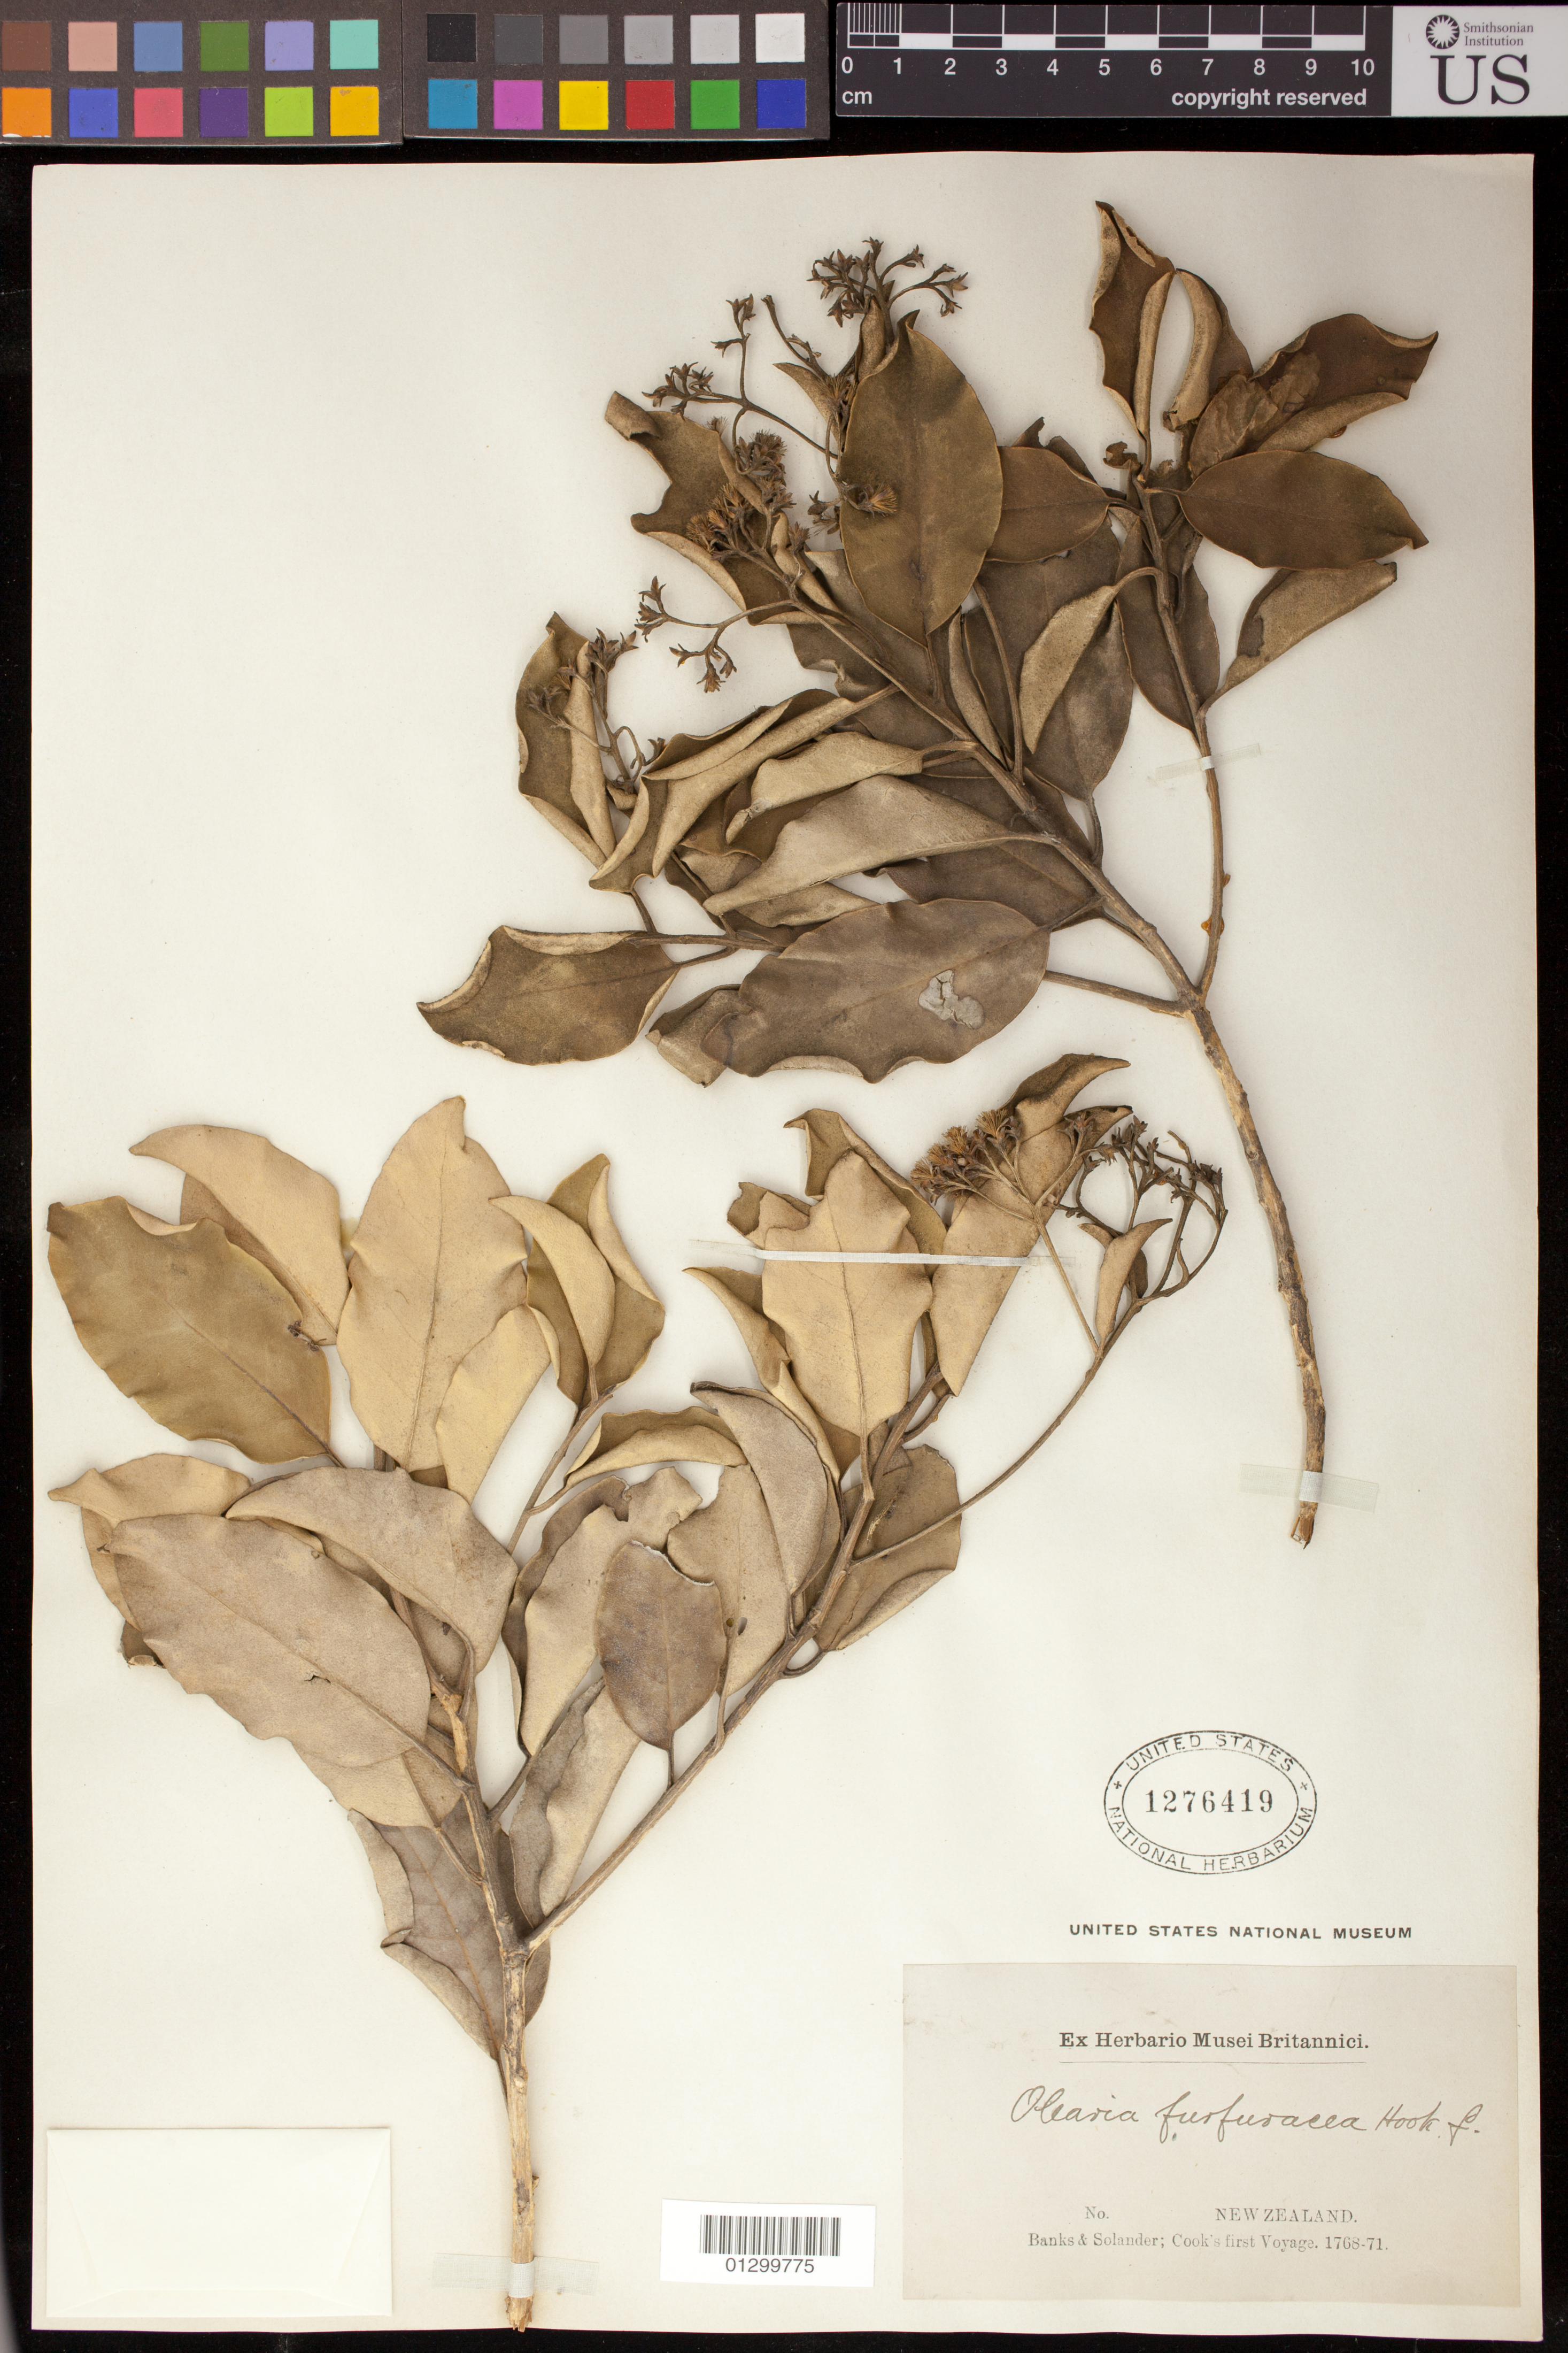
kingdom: Plantae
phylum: Tracheophyta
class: Magnoliopsida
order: Asterales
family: Asteraceae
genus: Olearia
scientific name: Olearia furfuracea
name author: (A. Rich.) Hook. f.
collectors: J. Banks & D. C. Solander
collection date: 1768/1771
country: New Zealand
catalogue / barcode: US 1276419